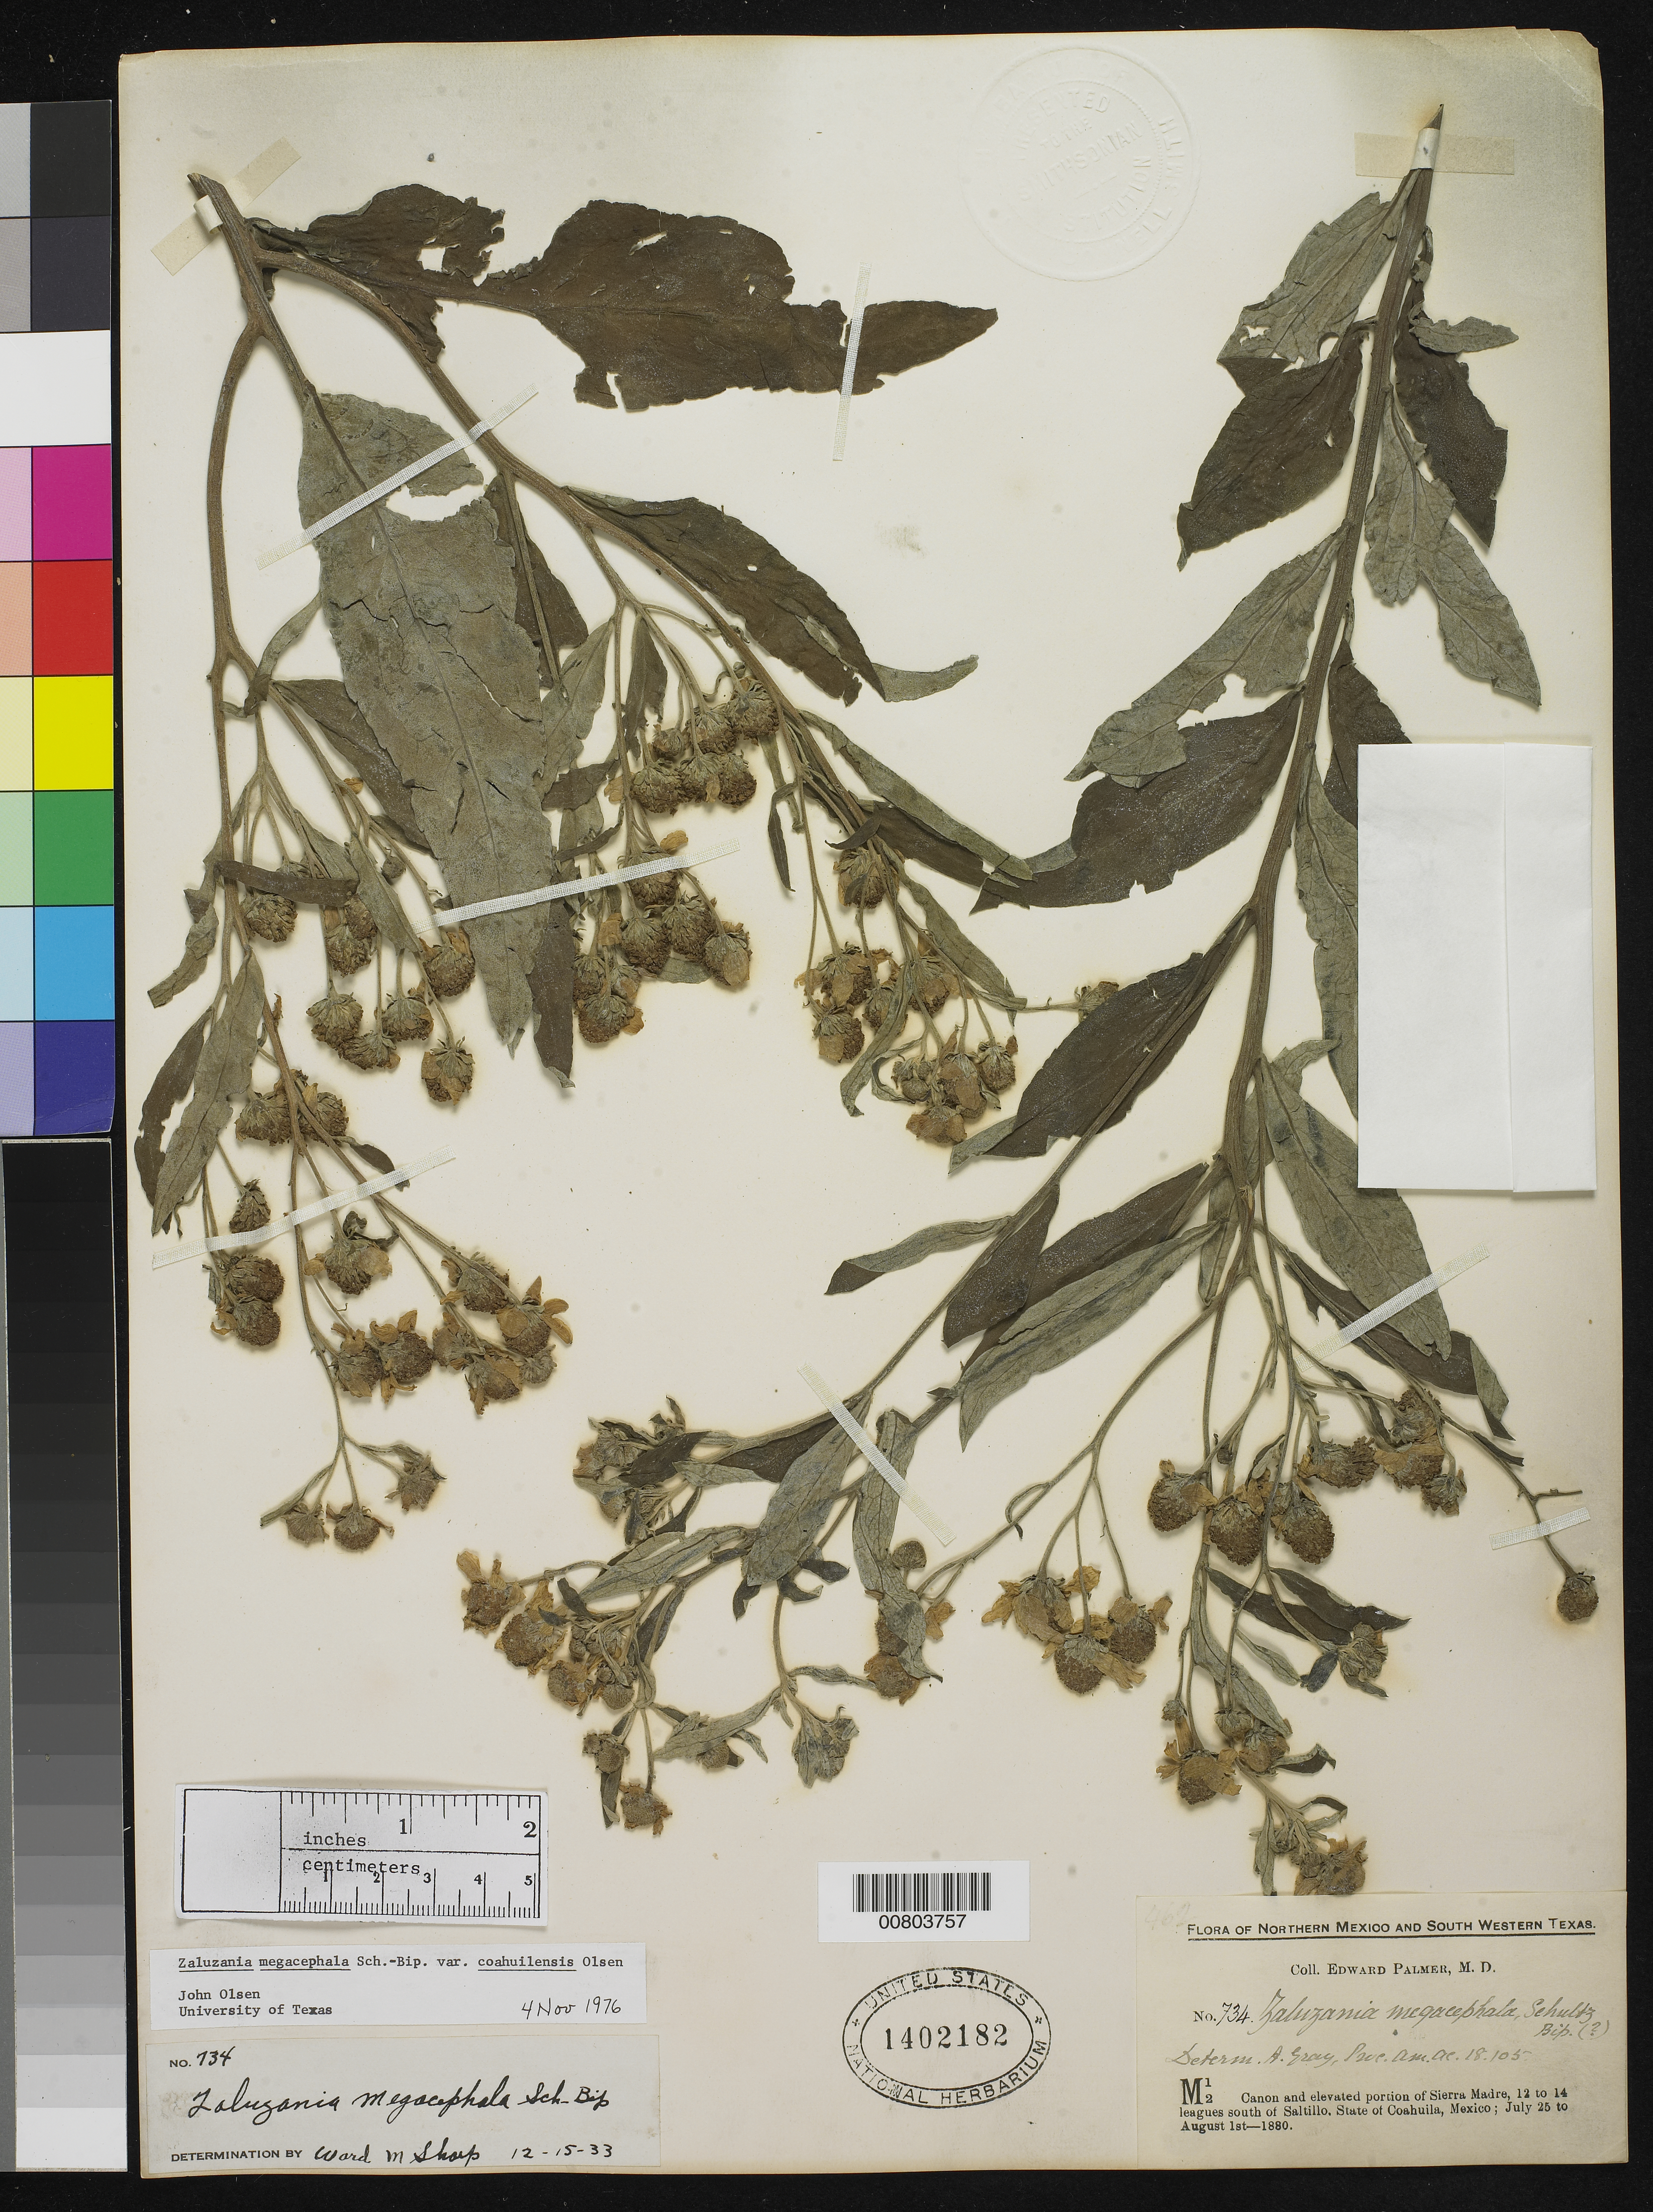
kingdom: Plantae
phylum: Tracheophyta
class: Magnoliopsida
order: Asterales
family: Asteraceae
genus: Zinnia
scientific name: Zinnia bicolor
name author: (DC.) Hemsl.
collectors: H. S. Gentry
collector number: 22052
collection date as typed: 27 Oct 1966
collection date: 1966-10-27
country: Mexico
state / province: Chihuahua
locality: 72 miles W of Parral along road to Huachochic, Chihuahua.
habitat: Grama Grassland on rocky Oak slope.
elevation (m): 1829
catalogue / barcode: US 2545555